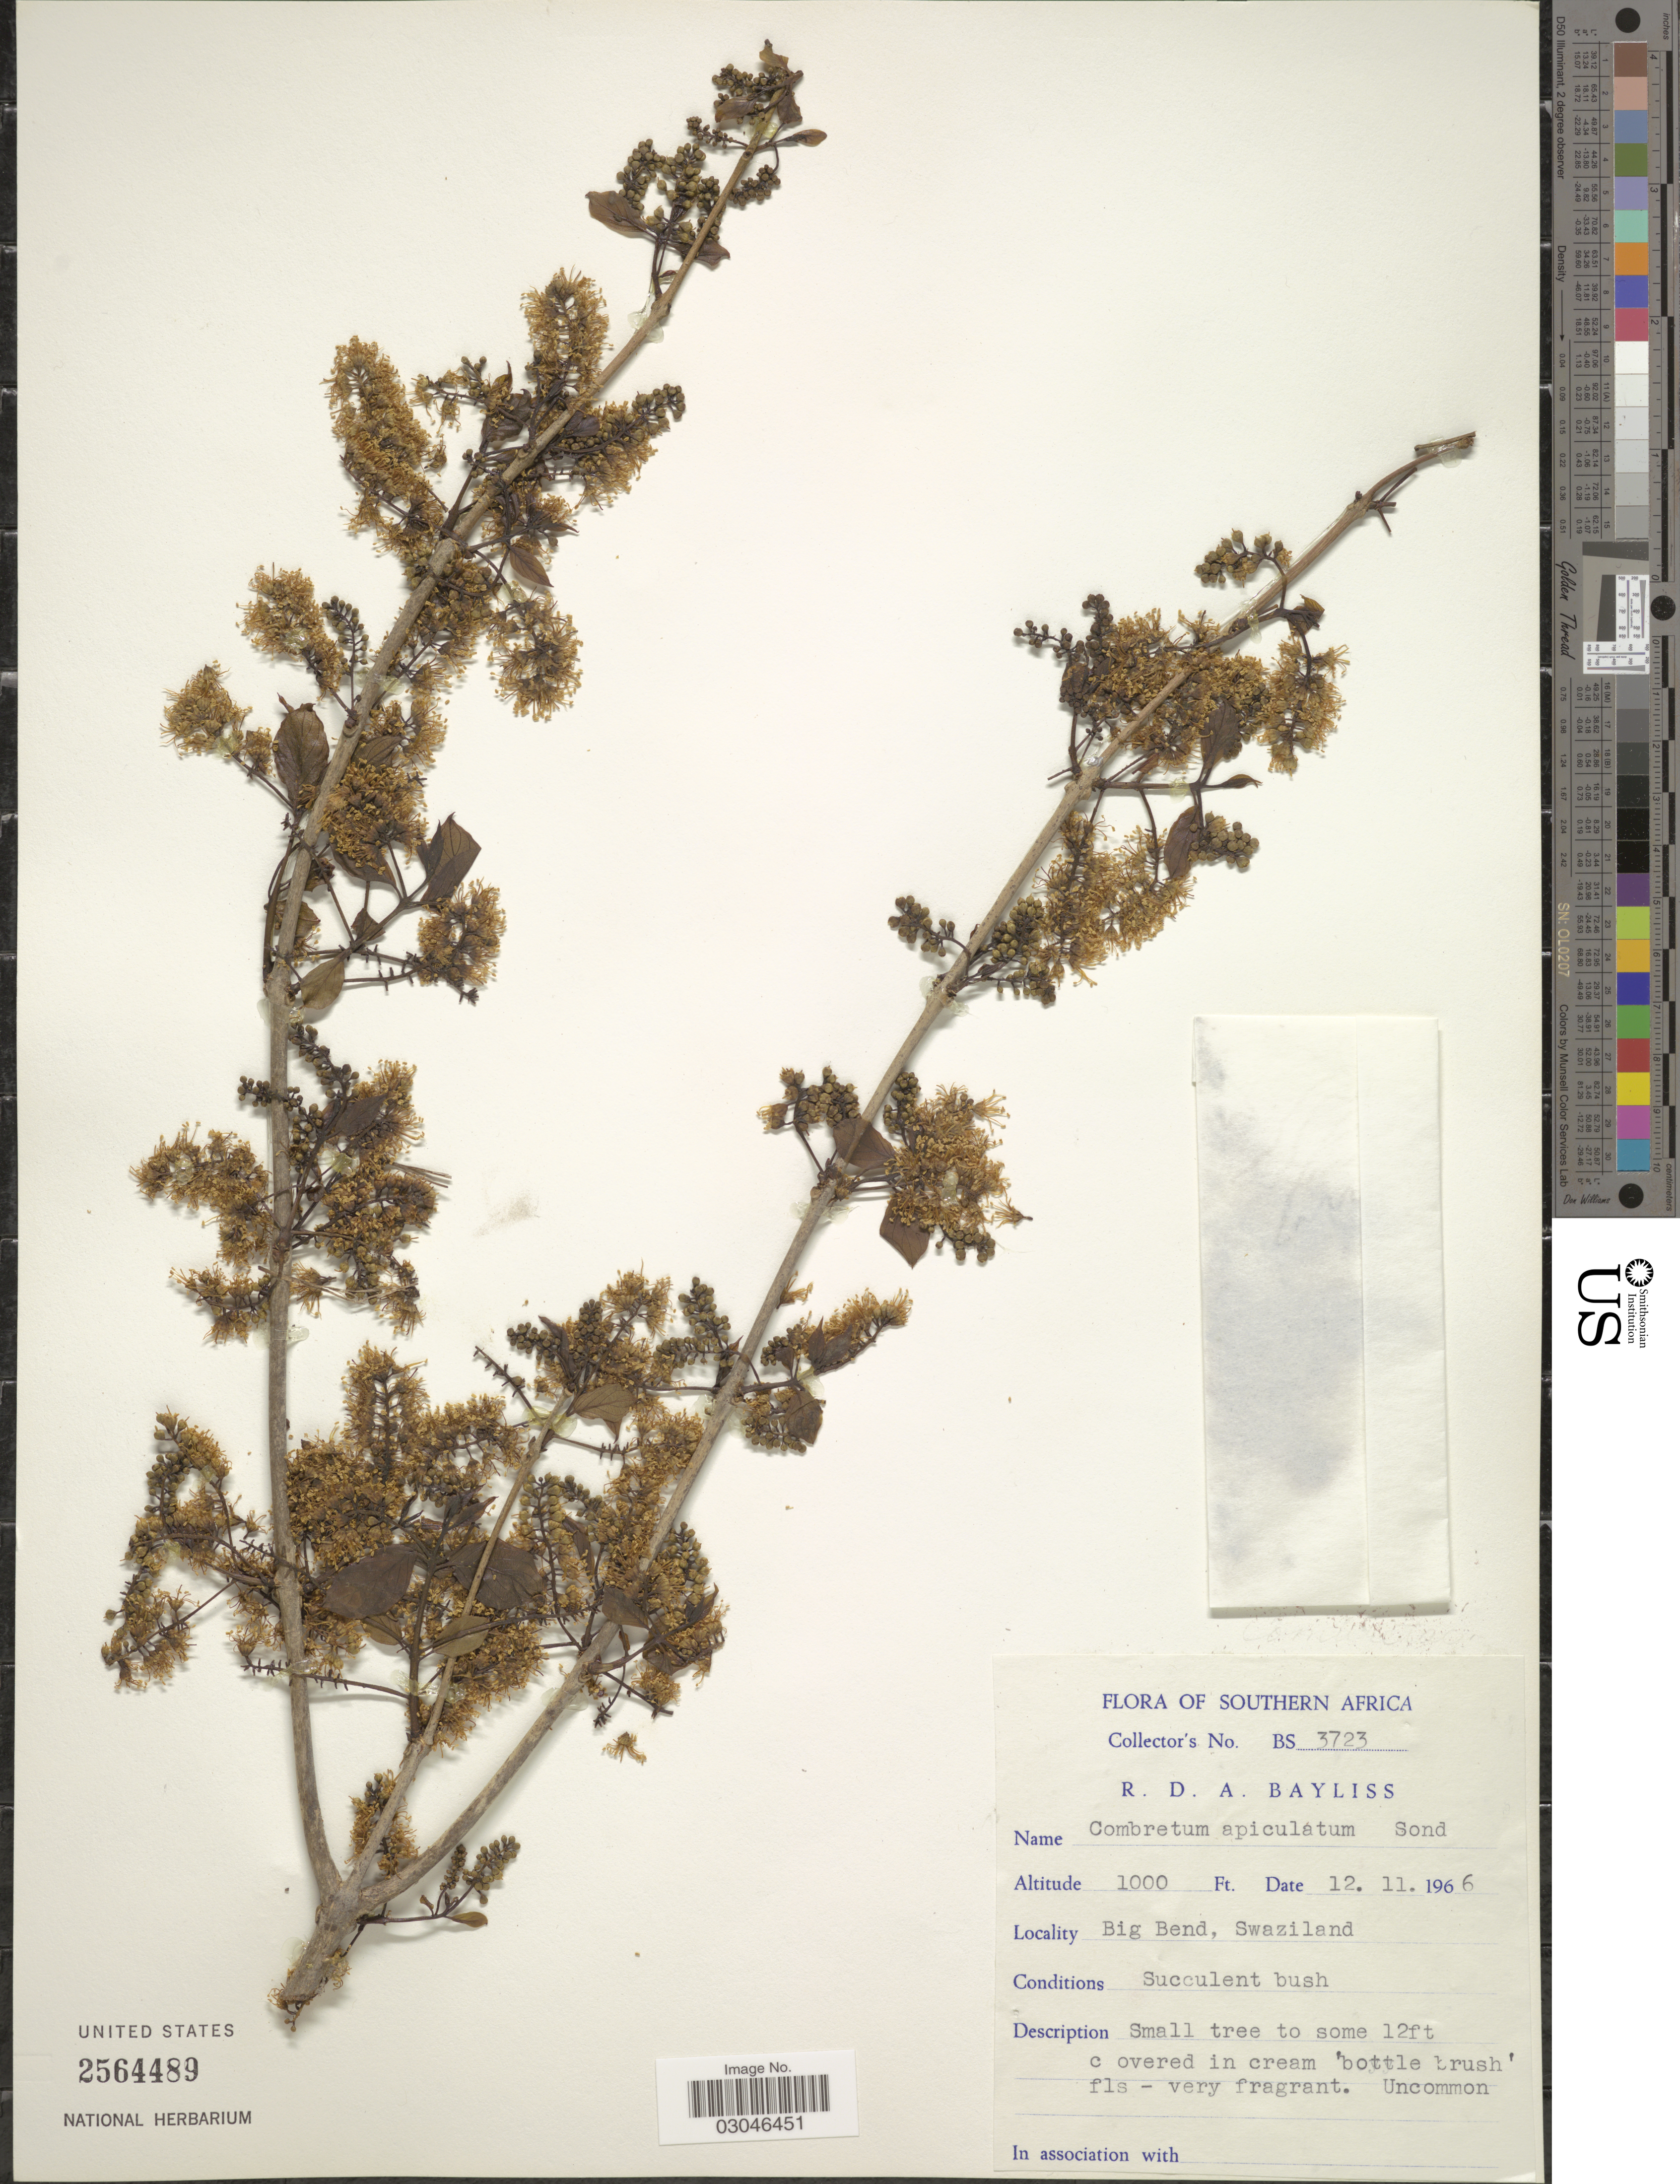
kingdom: Plantae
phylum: Tracheophyta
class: Magnoliopsida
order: Myrtales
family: Combretaceae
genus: Combretum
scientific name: Combretum apiculatum subsp. apiculatum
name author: Sond.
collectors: R. Bayliss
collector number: BS3723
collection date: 1966-11-12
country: Eswatini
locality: Southern Africa. Big Bend.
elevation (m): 305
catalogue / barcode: US 2564489